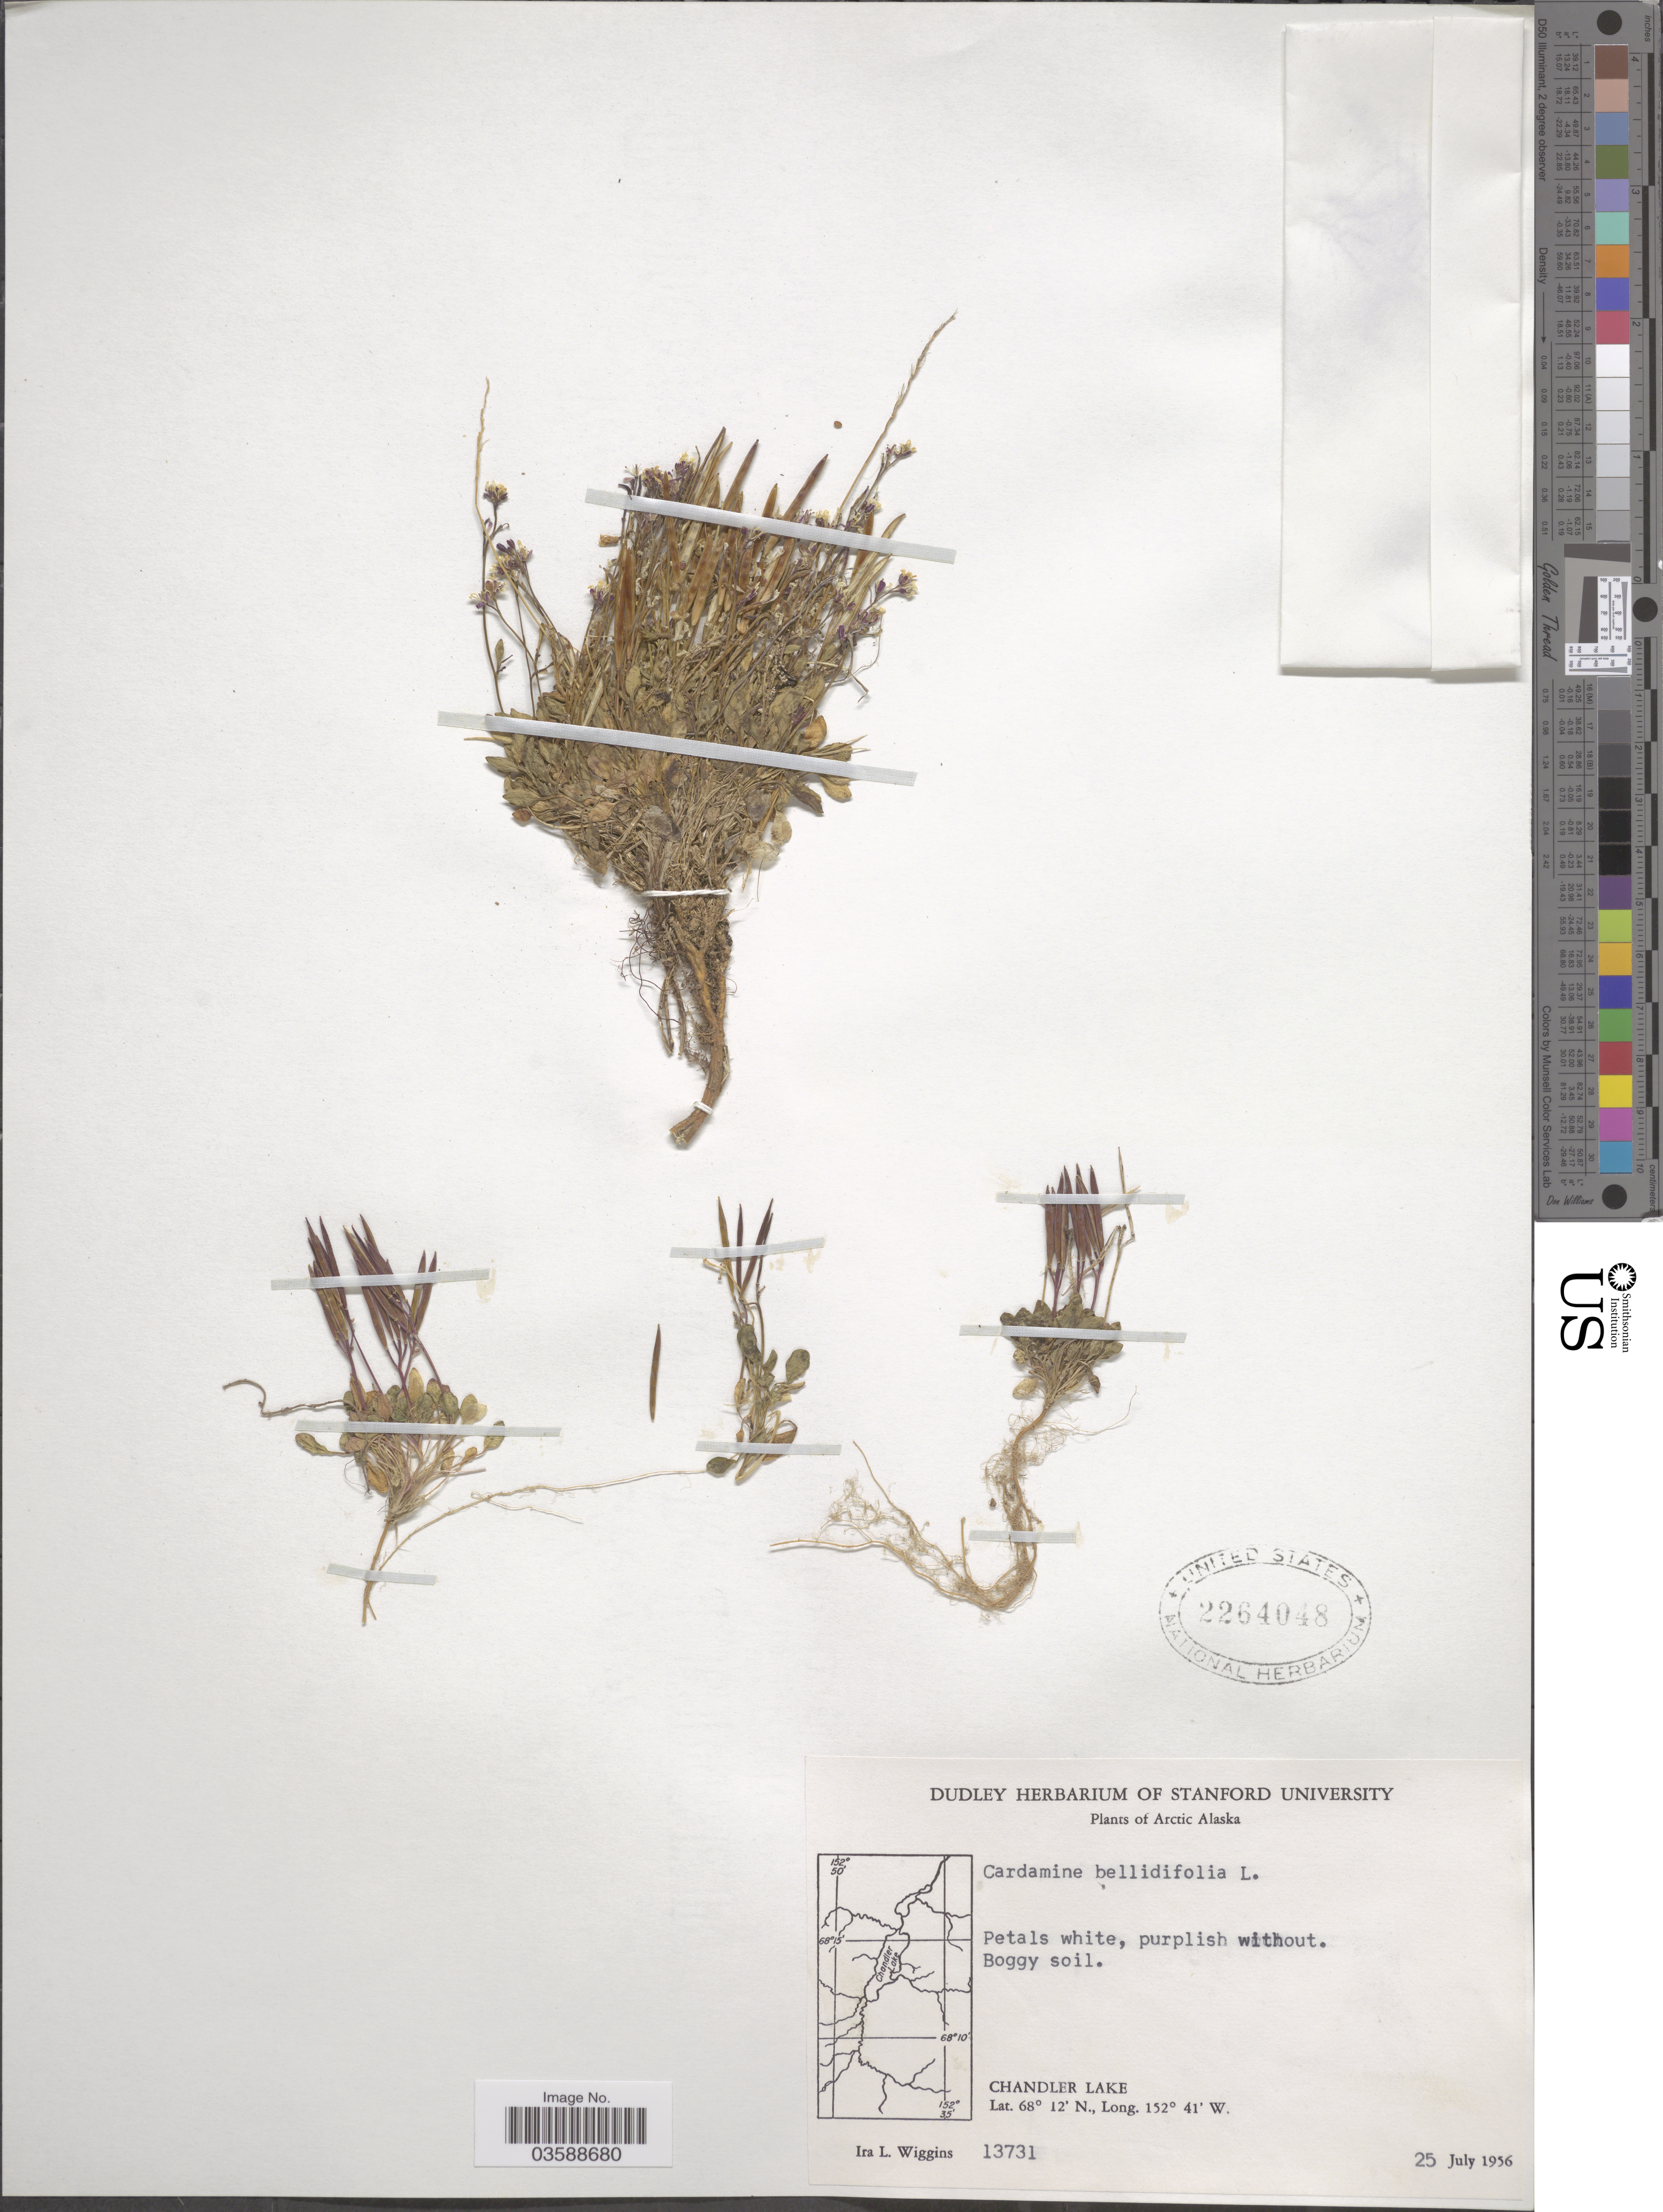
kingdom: Plantae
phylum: Tracheophyta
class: Magnoliopsida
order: Brassicales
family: Brassicaceae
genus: Cardamine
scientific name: Cardamine bellidifolia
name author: L.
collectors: I. L. Wiggins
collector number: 13731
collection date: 1956-07-25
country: United States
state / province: Alaska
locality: Arctic Alaska. Chandler Lake.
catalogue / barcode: US 2264048